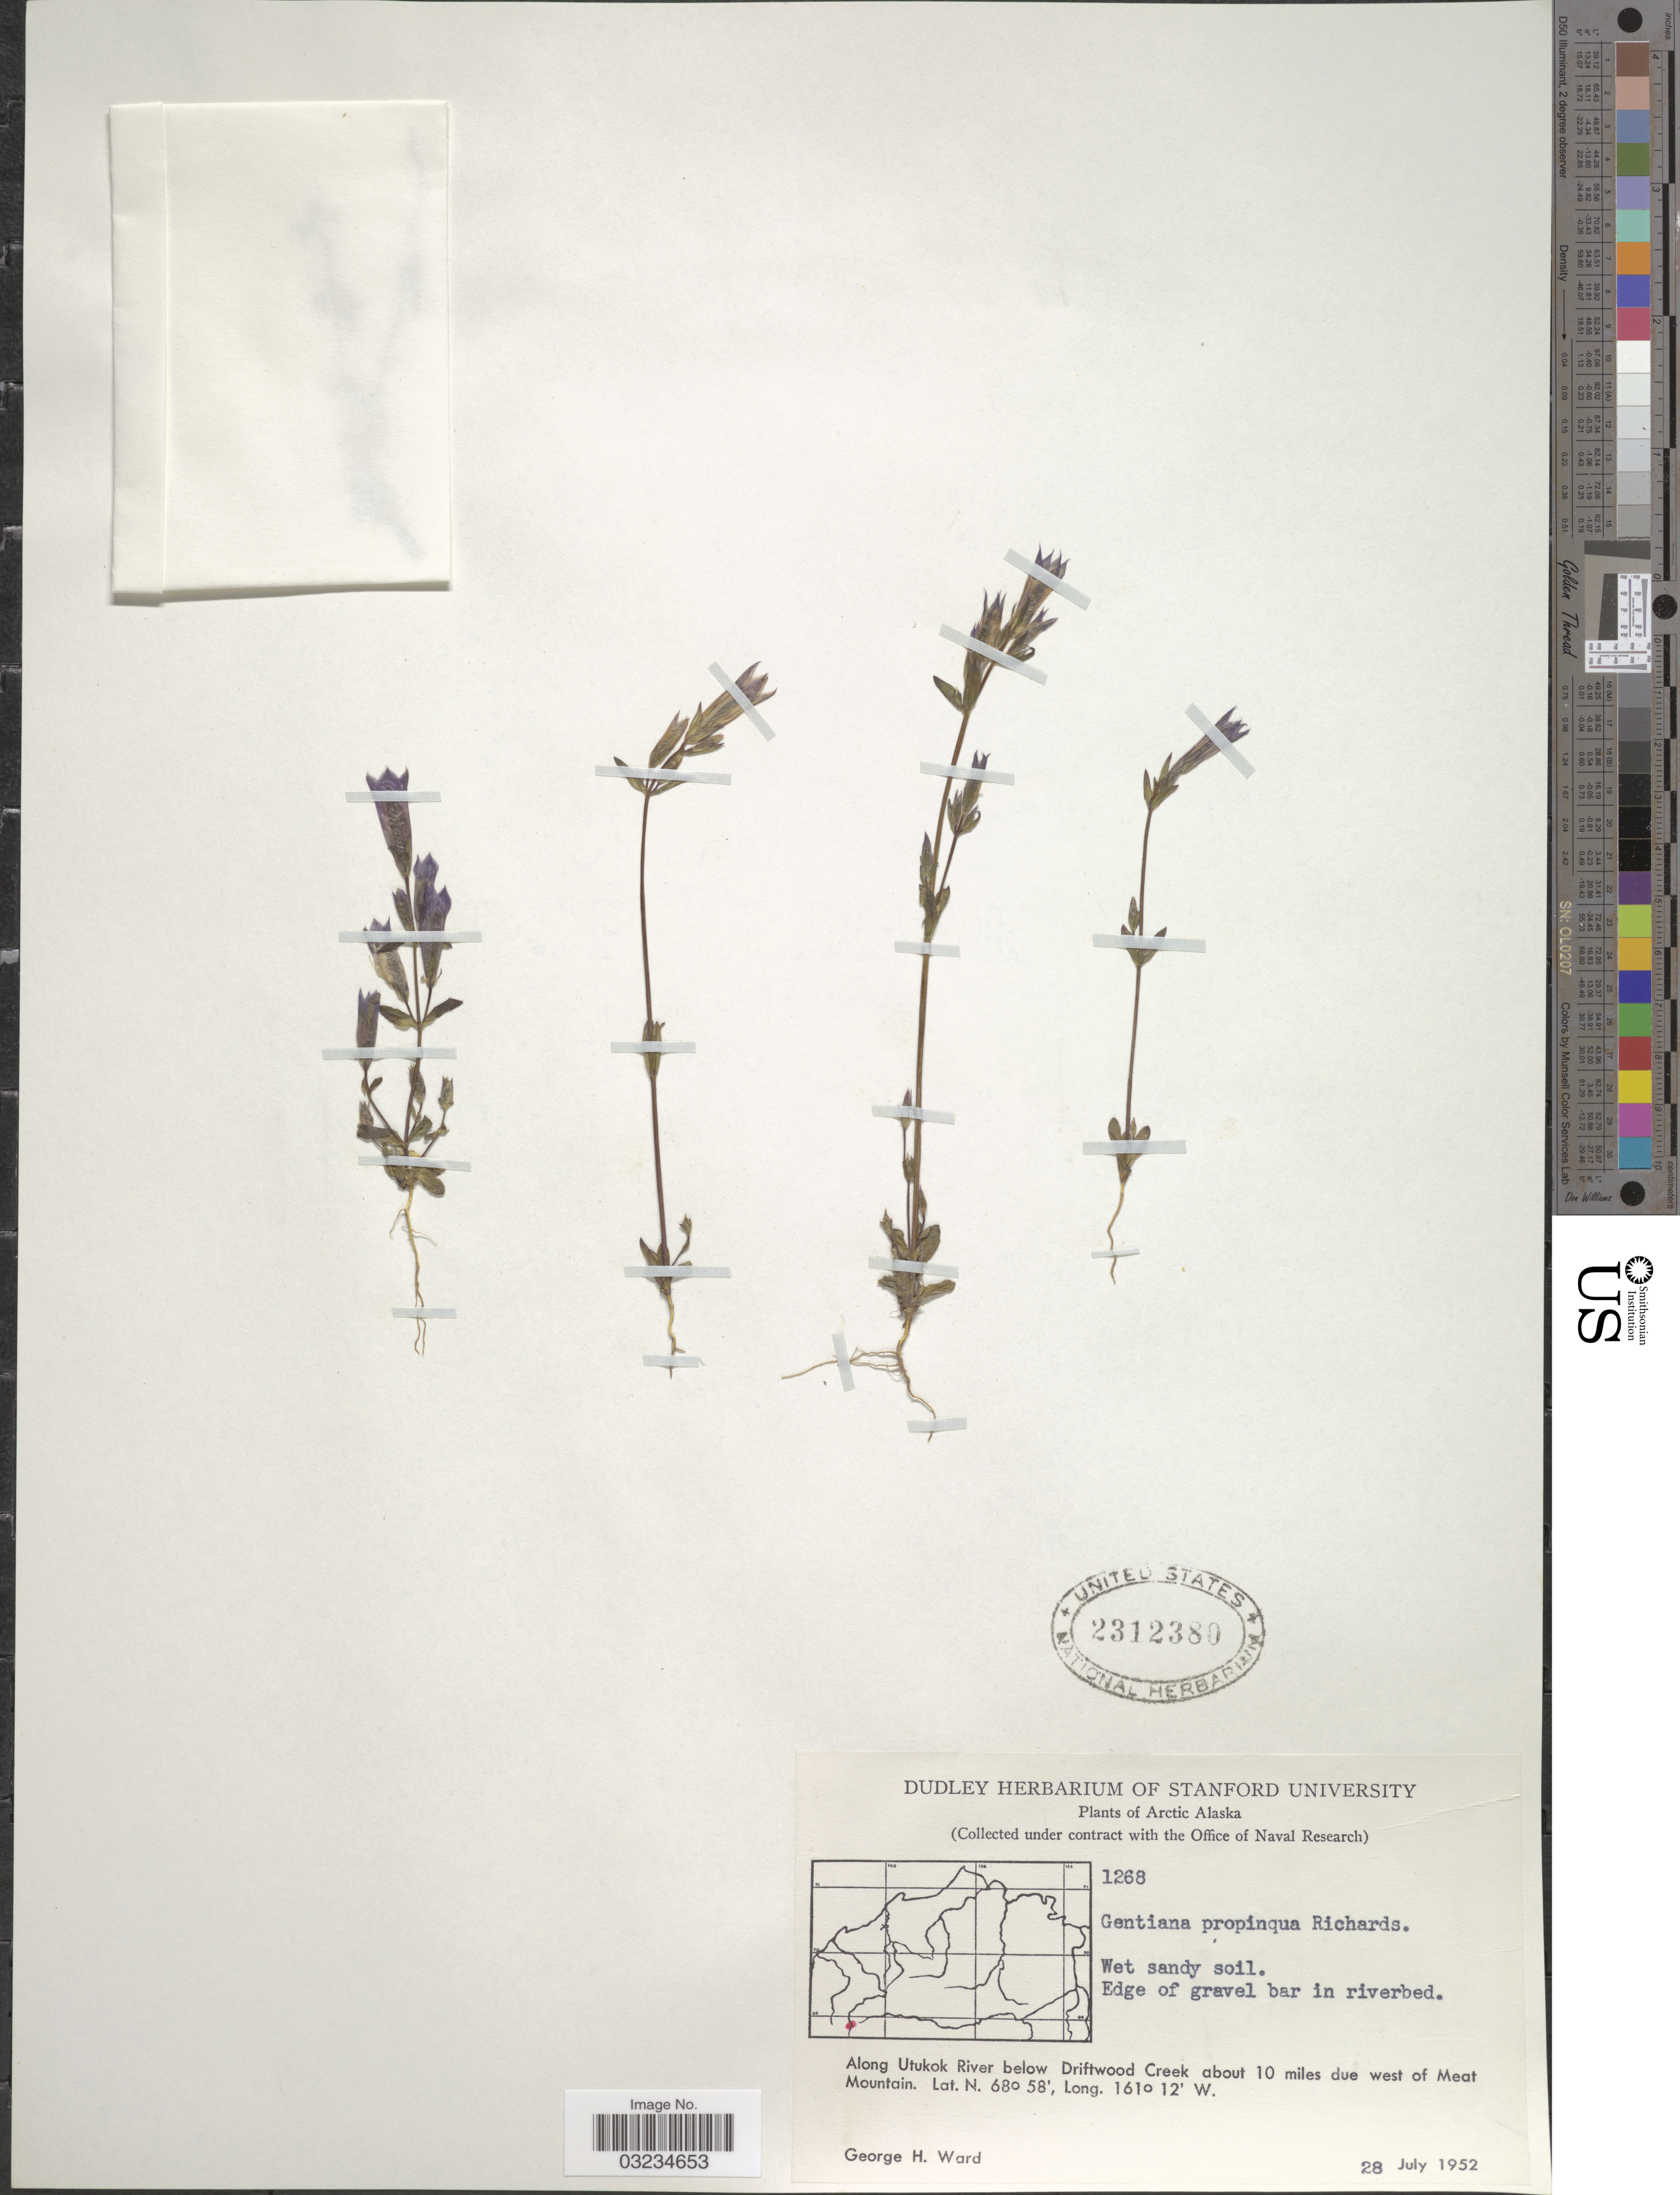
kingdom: Plantae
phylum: Tracheophyta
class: Magnoliopsida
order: Gentianales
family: Gentianaceae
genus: Gentiana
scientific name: Gentiana propinqua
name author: Richards.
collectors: G. H. Ward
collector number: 1268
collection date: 1952-07-28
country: United States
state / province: Alaska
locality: Arctic Alaska. Wet sandy soil. Edge of gravel bar in riverbed. Along Utukok River below Driftwood Creek about 10 miles due west of Meat Mountain.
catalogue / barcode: US 2312380